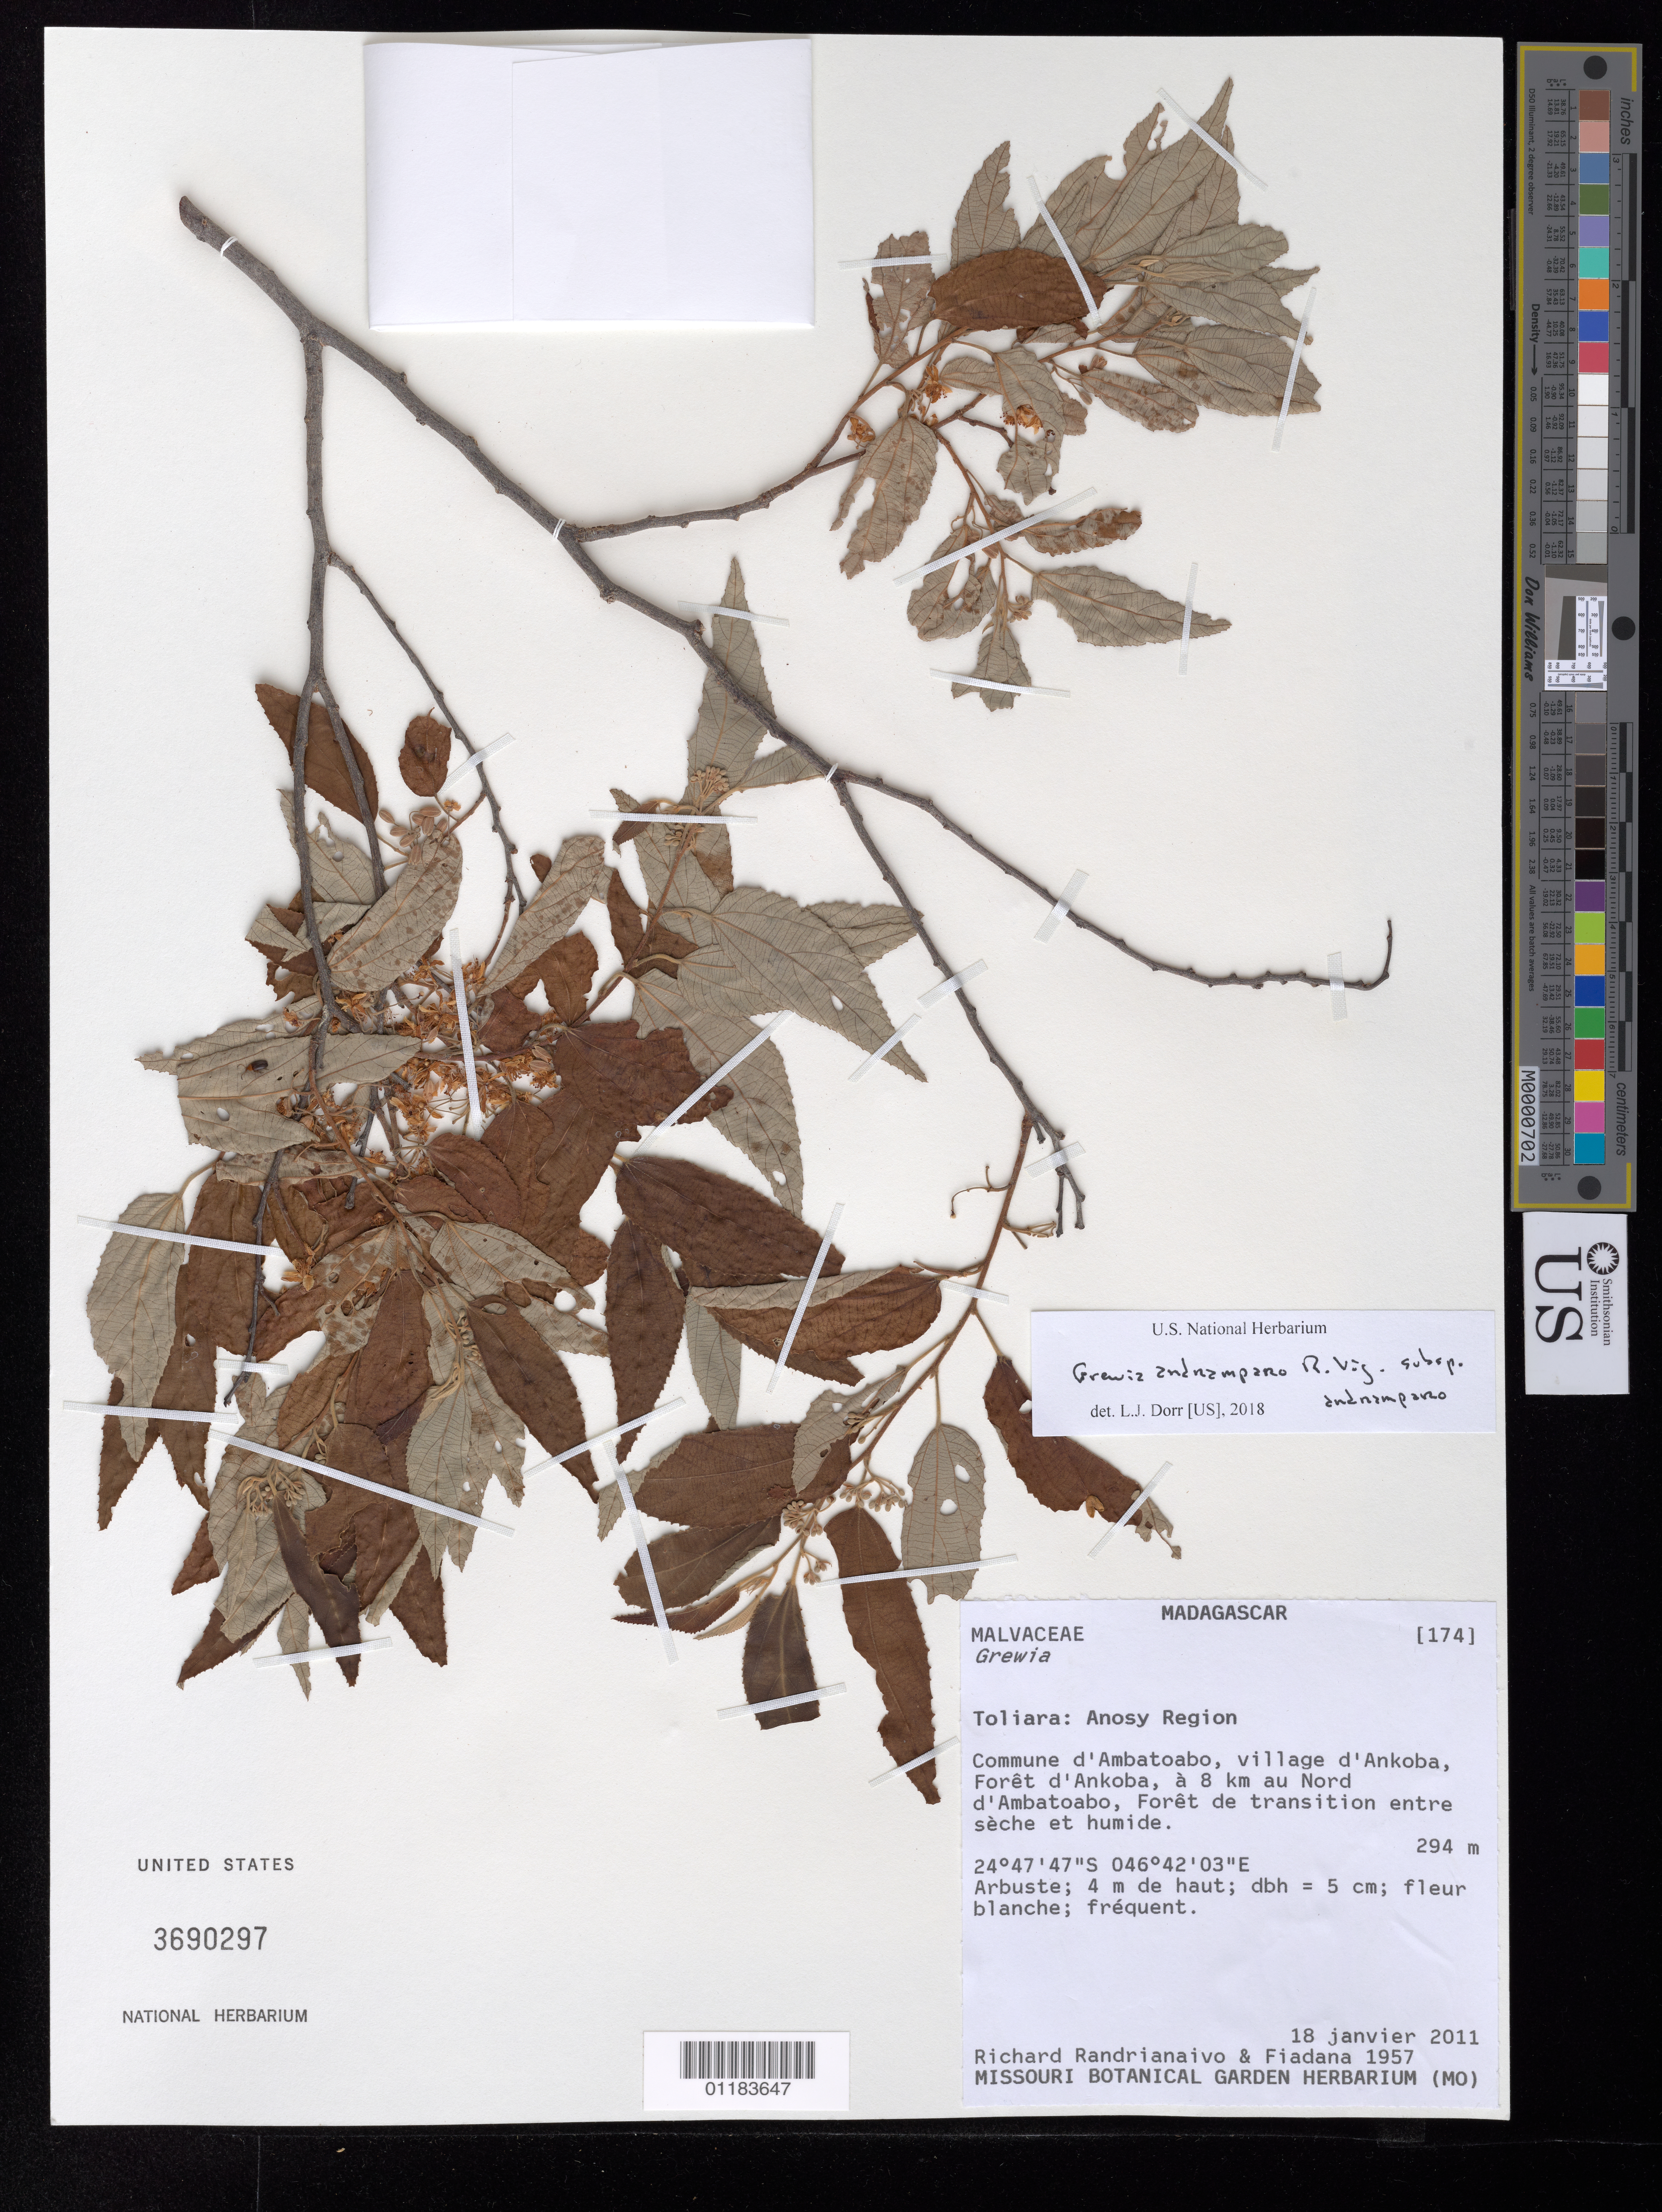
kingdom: Plantae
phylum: Tracheophyta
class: Magnoliopsida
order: Malvales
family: Malvaceae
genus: Grewia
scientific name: Grewia andramparo subsp. andramparo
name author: R. Vig.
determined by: Dorr, L. J., (BOT), Smithsonian Institution - National Museum of Natural History (UNITED STATES)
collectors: R. Randrianaivo et al.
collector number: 1957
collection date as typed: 18 janvier 2011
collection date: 2011-01-18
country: Madagascar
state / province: Anosy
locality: Commune d'Ambatoabo, village d'Ankoba, Foret d'Ankoba, a 8 km au N d'Ambatoabo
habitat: foret de transition entre seche et humide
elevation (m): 294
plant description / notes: frequent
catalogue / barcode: US 3690297